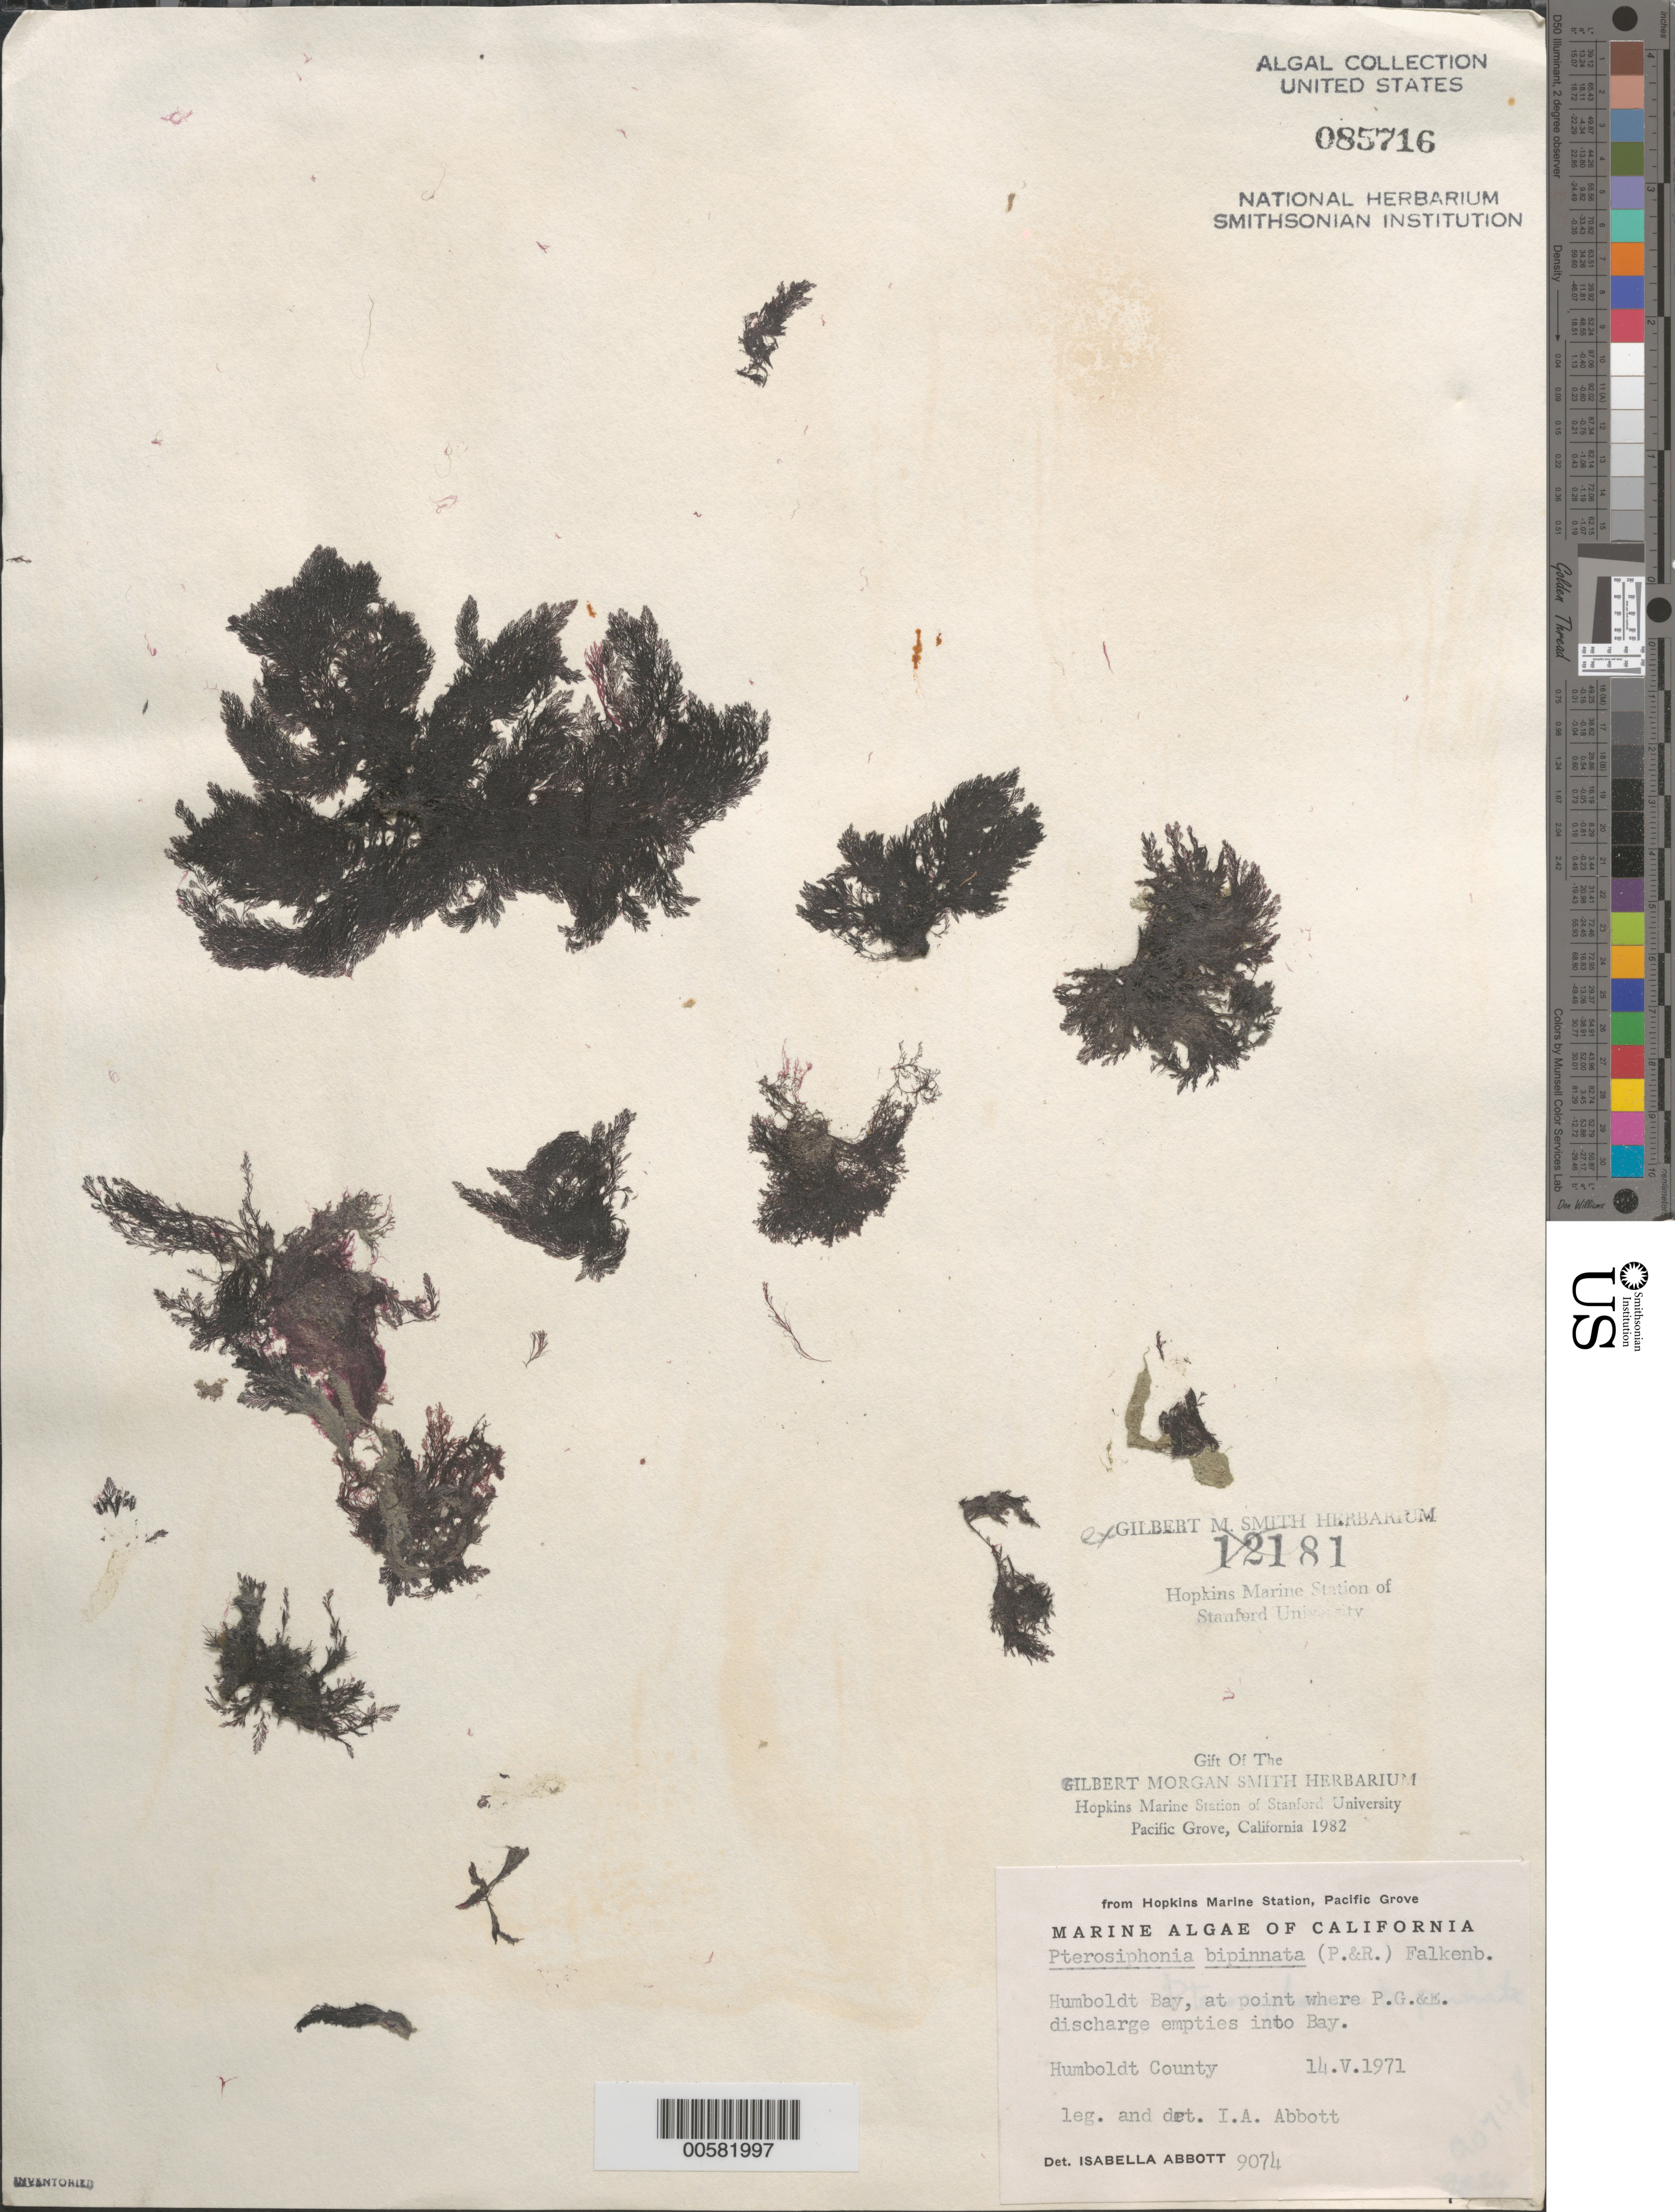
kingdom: Plantae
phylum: Rhodophyta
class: Florideophyceae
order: Ceramiales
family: Rhodomelaceae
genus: Savoiea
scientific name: Savoiea bipinnata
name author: (Postels & Rupr.) M.J. Wynne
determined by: Algae name updating Project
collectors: I. A. Abbott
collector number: IAA 9074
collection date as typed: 14 May 1971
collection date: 1971-05-14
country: United States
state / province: California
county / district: Humboldt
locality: Humboldt Bay at PG & E discharge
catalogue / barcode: US 85716